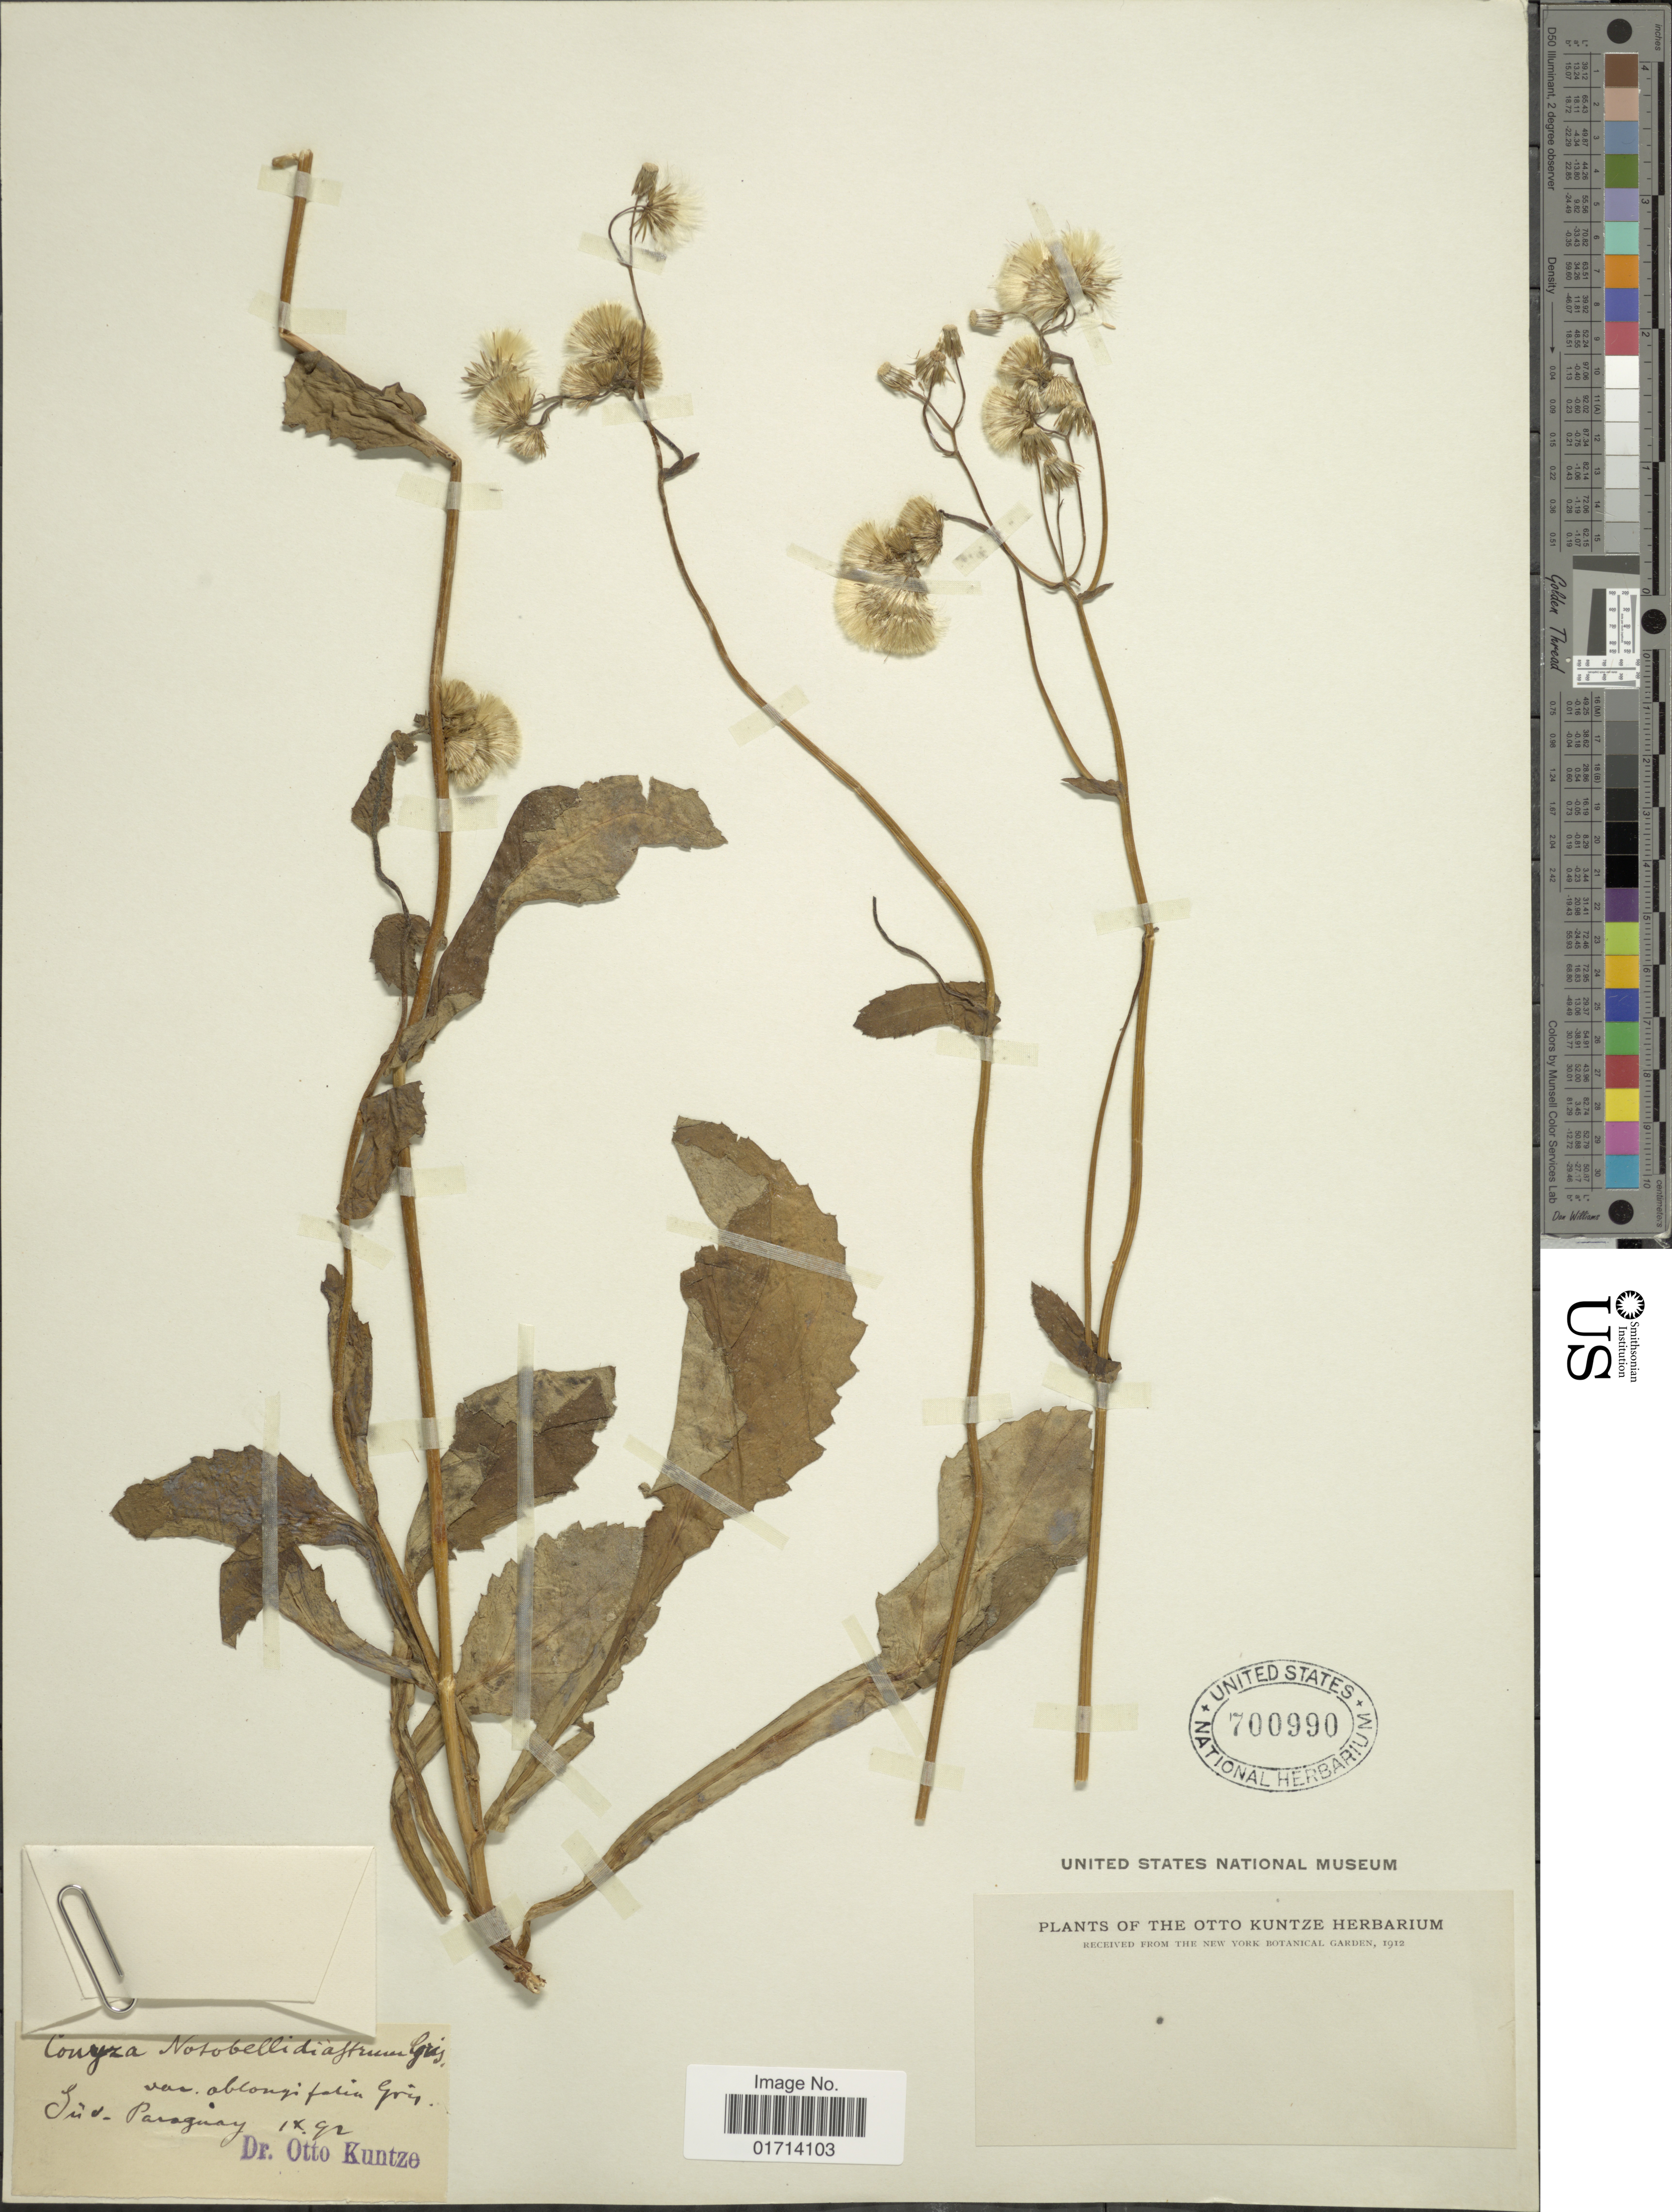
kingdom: Plantae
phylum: Tracheophyta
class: Magnoliopsida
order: Asterales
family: Asteraceae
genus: Podocoma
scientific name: Podocoma notobellidiastrum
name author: (Griseb.) G.L. Nesom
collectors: C.E.O. Kuntze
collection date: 1912-09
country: Paraguay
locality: Ind. Paraguay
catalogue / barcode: US 700990